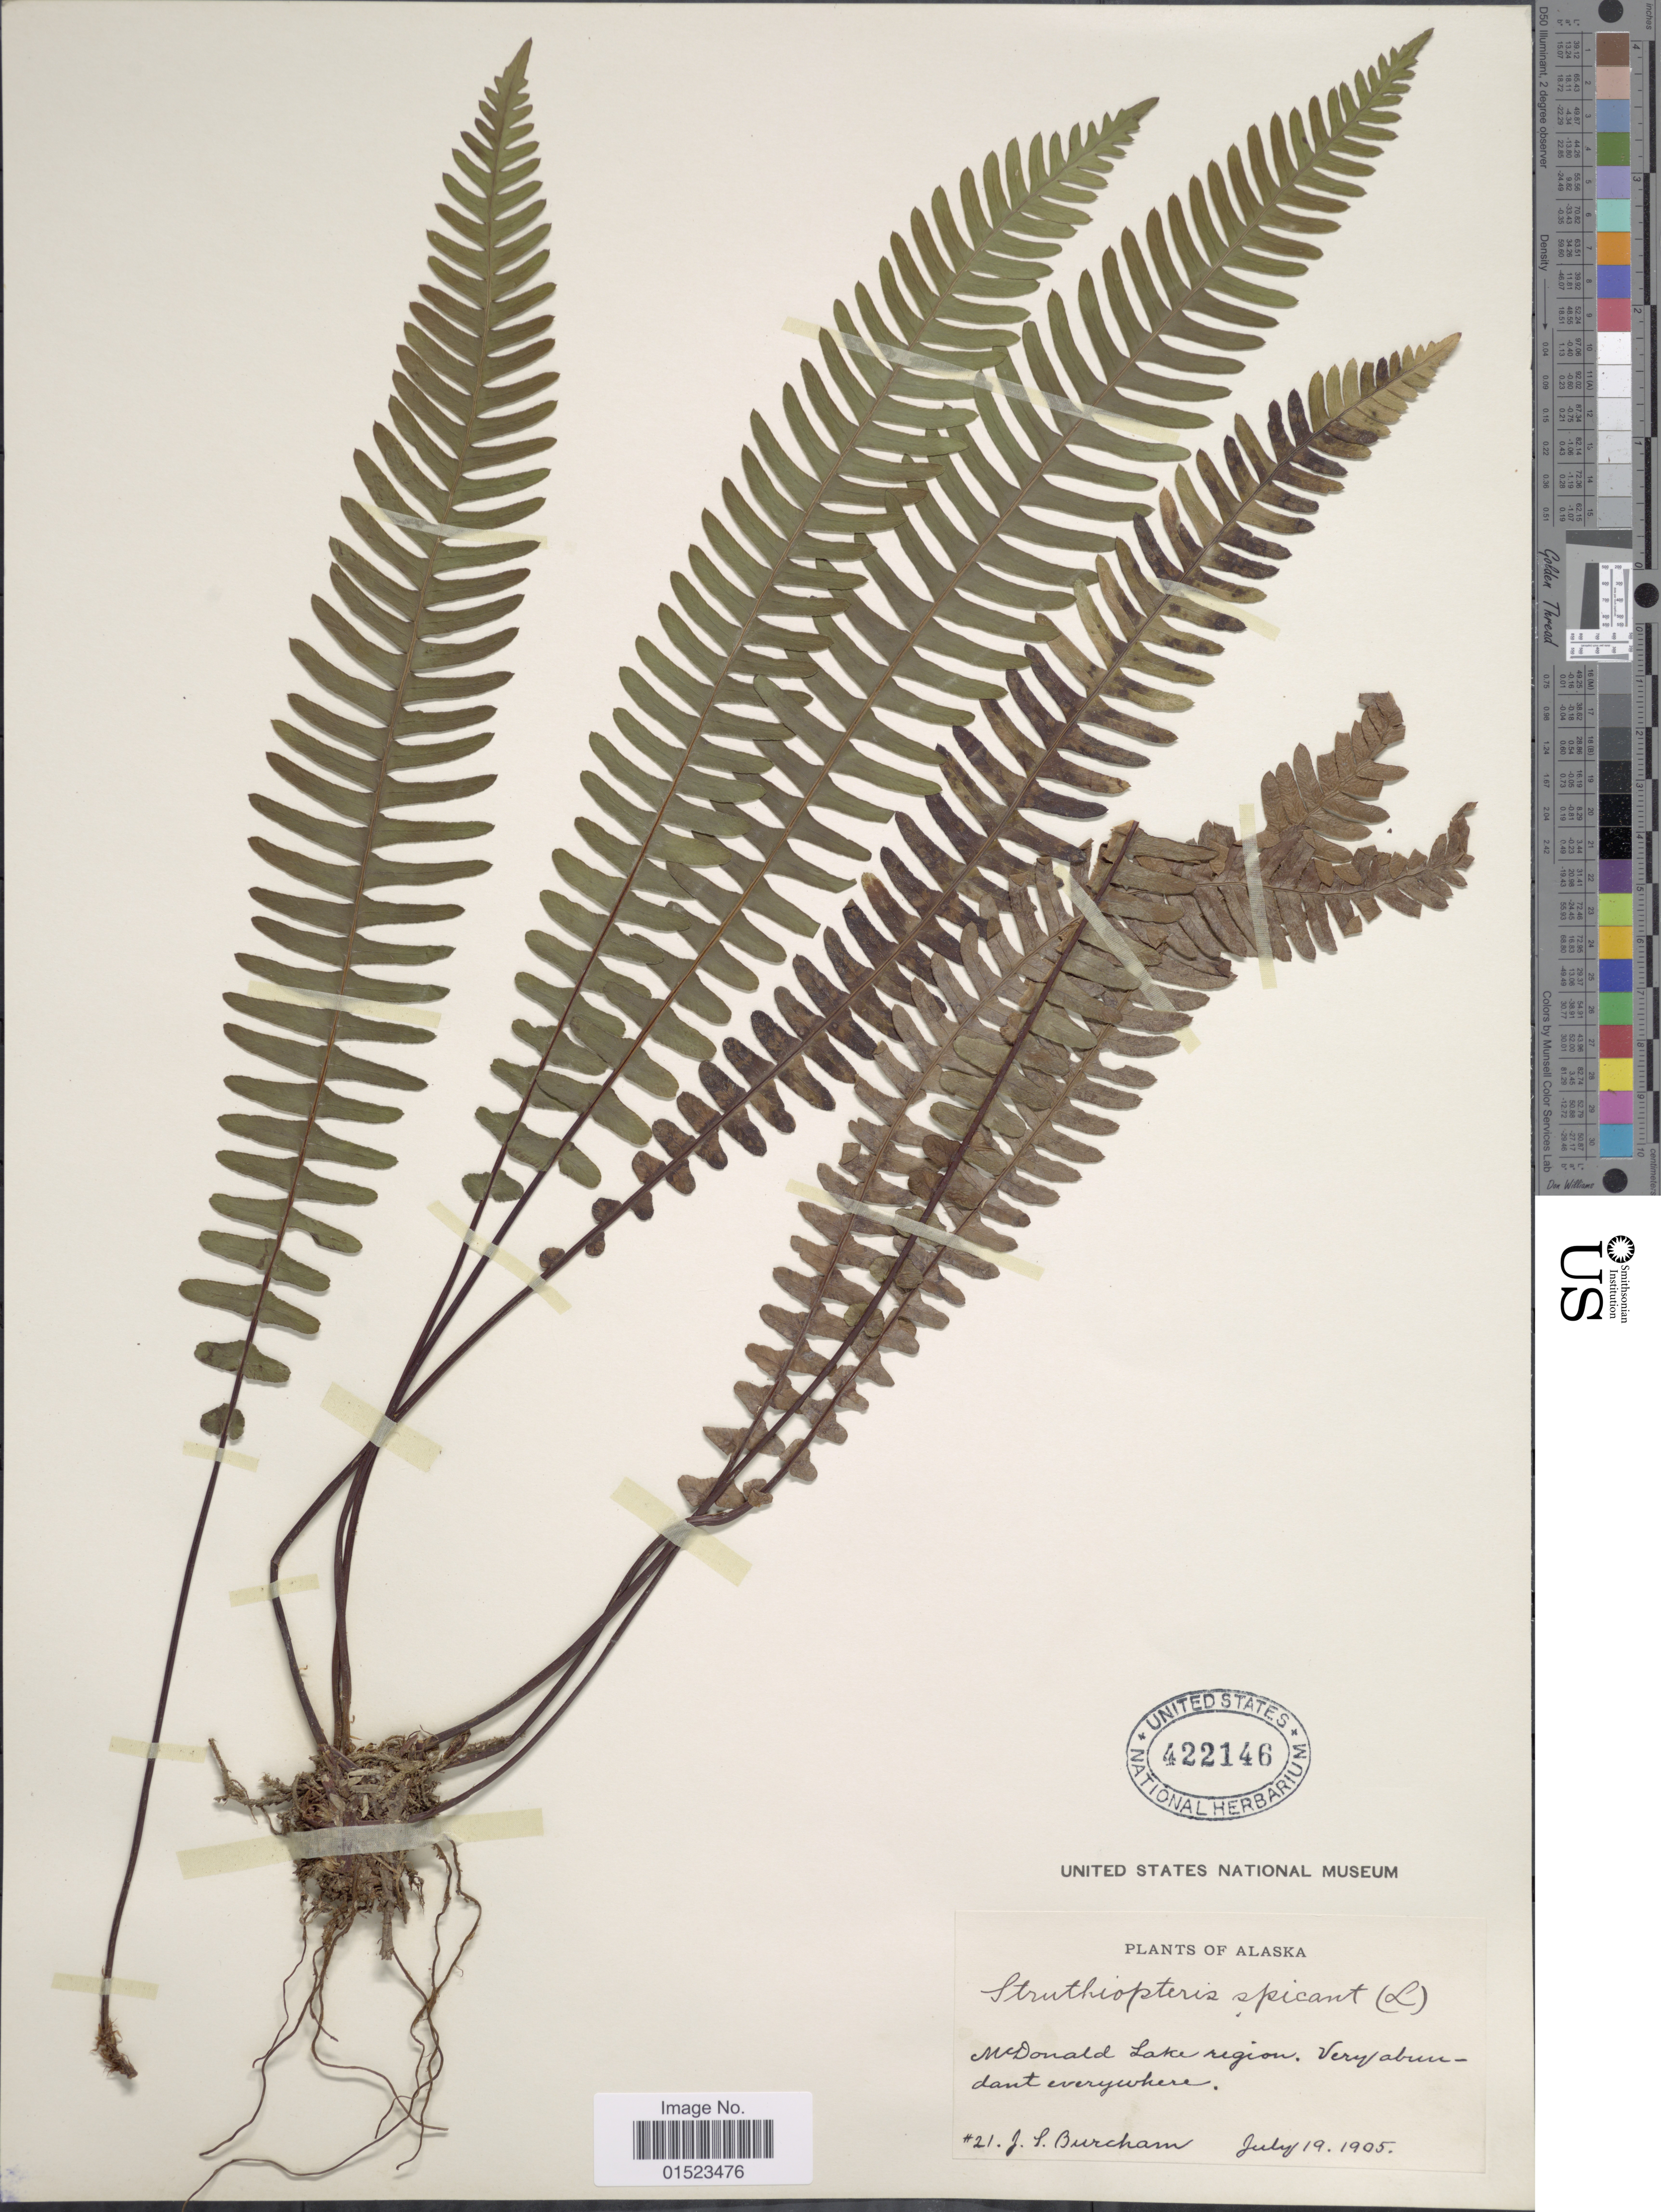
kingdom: Plantae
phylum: Tracheophyta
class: Polypodiopsida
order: Polypodiales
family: Blechnaceae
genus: Blechnum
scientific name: Blechnum spicant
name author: (L.) Sm.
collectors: J. Burcham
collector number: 21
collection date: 1905-07-19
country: United States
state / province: Alaska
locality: McDonald Lake region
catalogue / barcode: US 422146